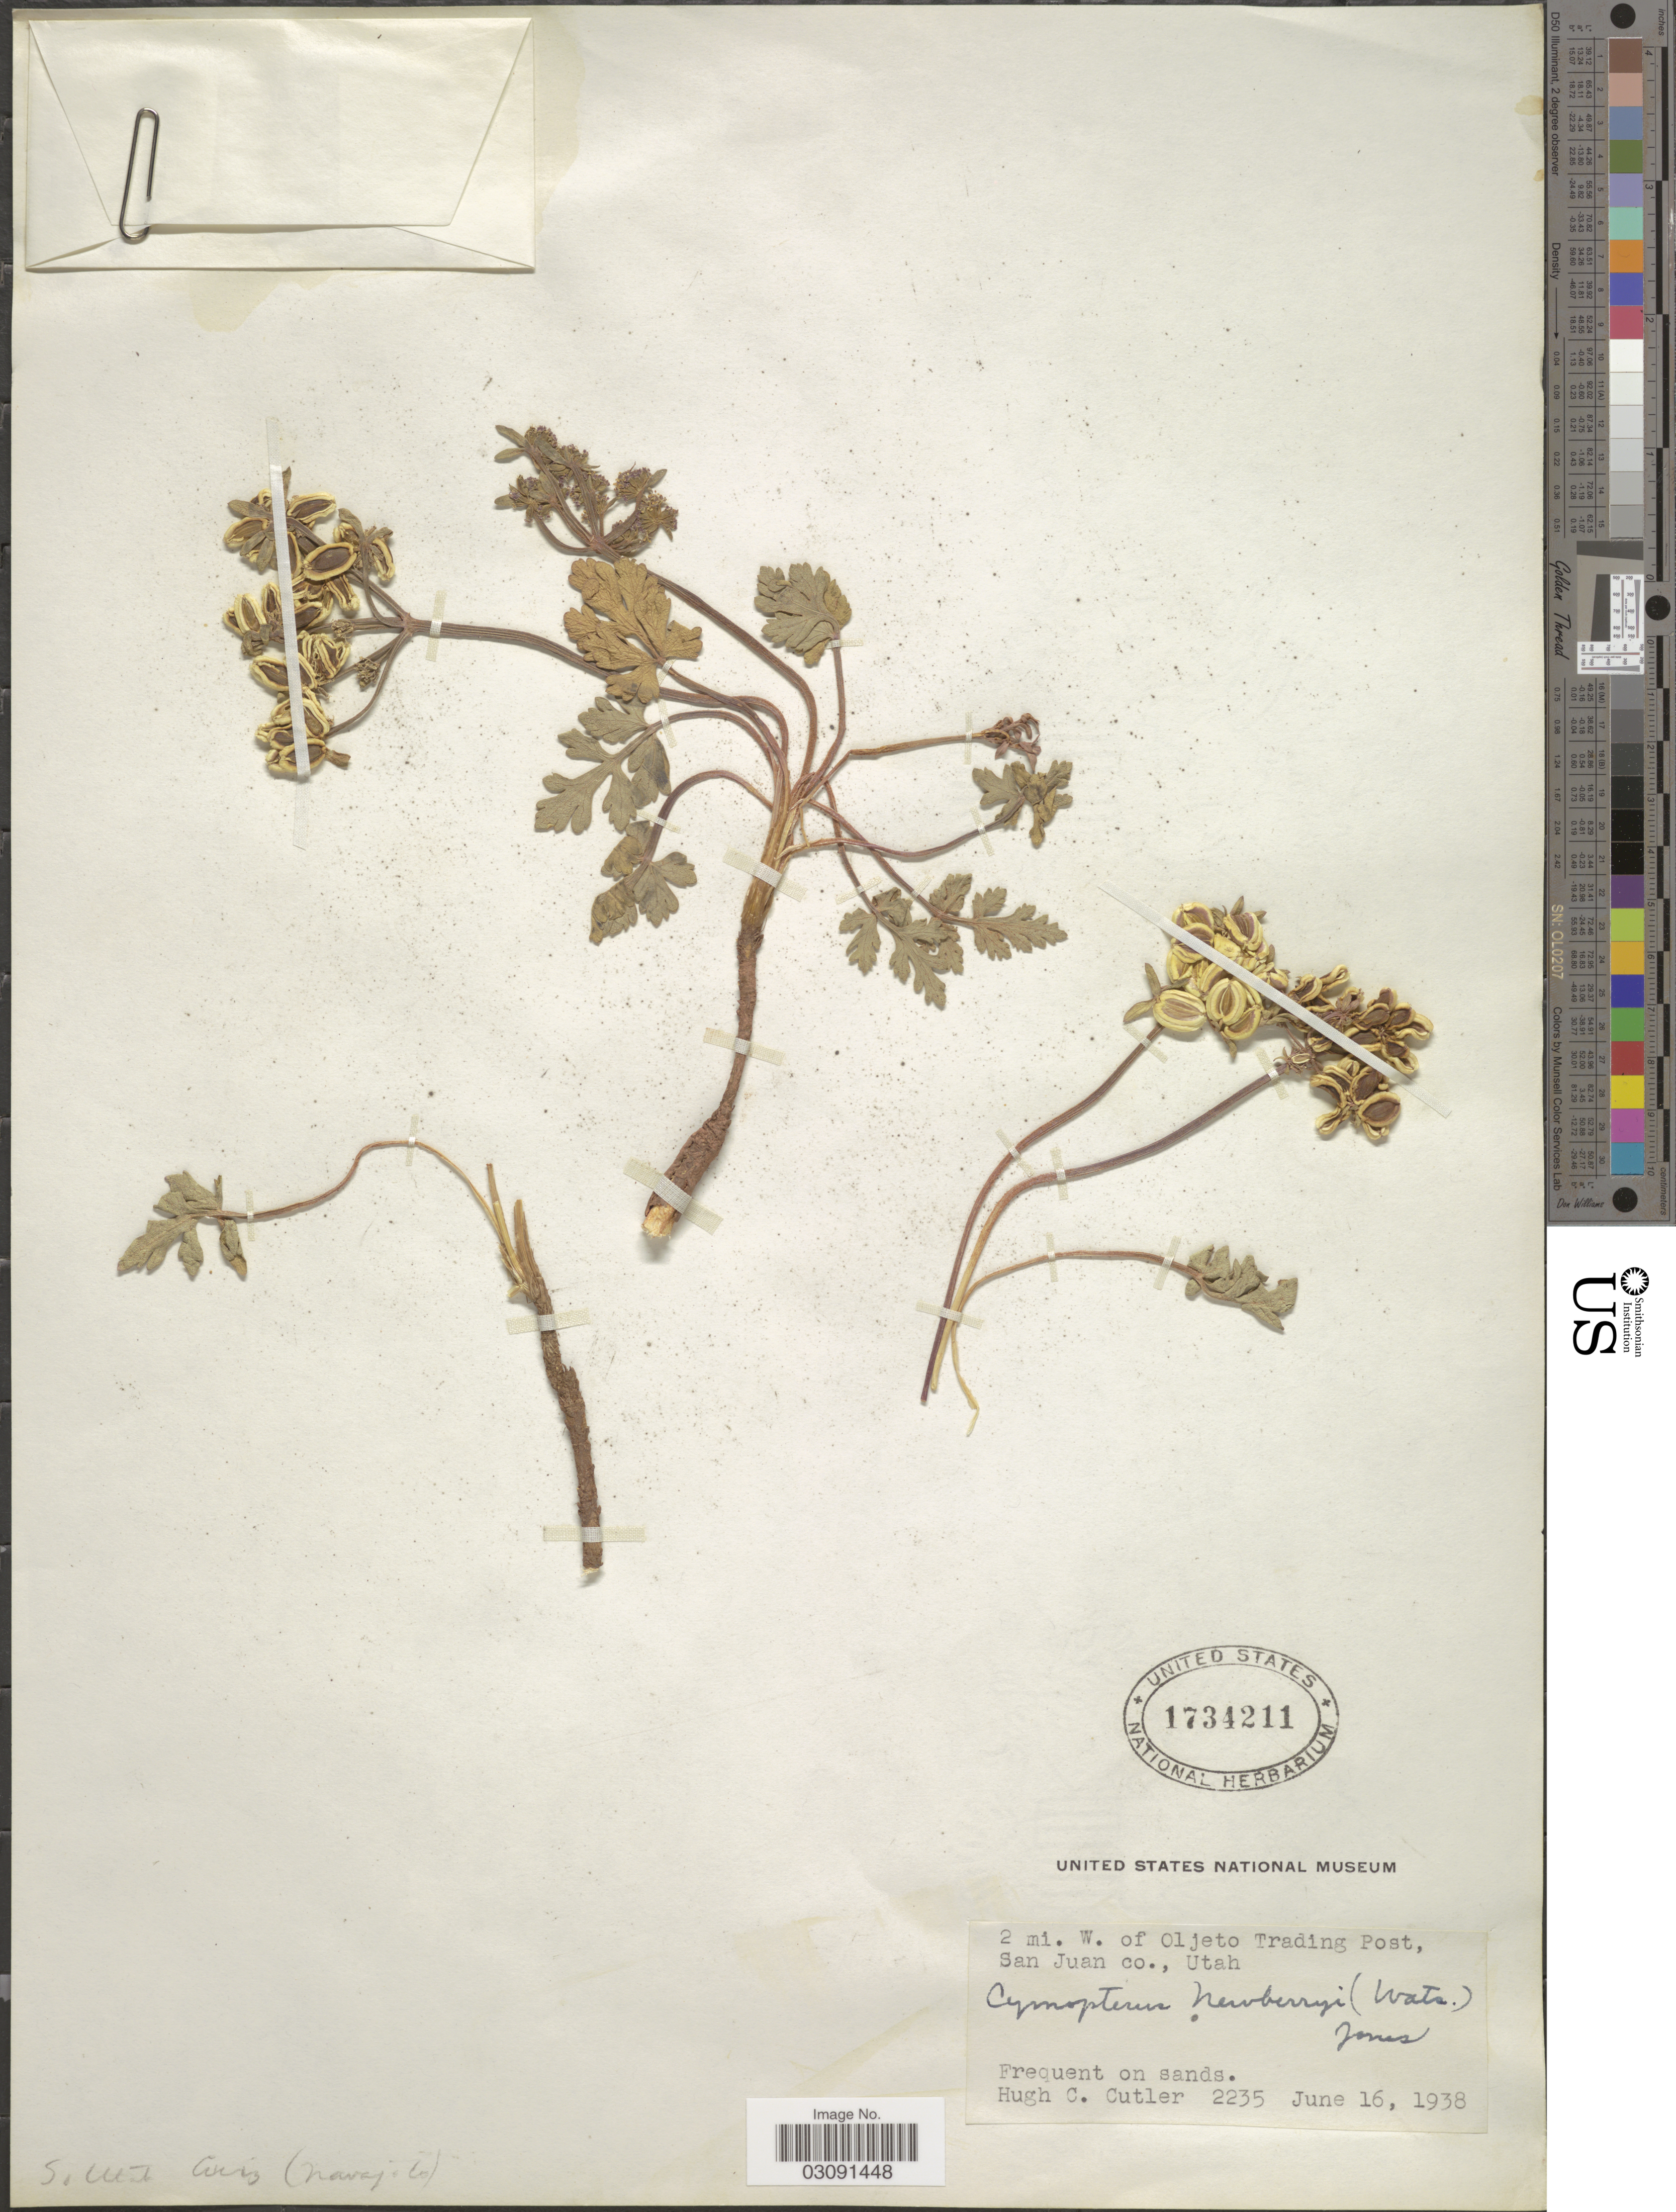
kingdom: Plantae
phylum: Tracheophyta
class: Magnoliopsida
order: Apiales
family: Apiaceae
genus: Cymopterus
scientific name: Cymopterus newberryi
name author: (S. Watson) M.E. Jones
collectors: H. C. Cutler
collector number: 2235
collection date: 1938-06-16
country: United States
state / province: Utah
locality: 2 mi. W. of Oljeto Trading Post, San Juan co.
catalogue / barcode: US 1734211